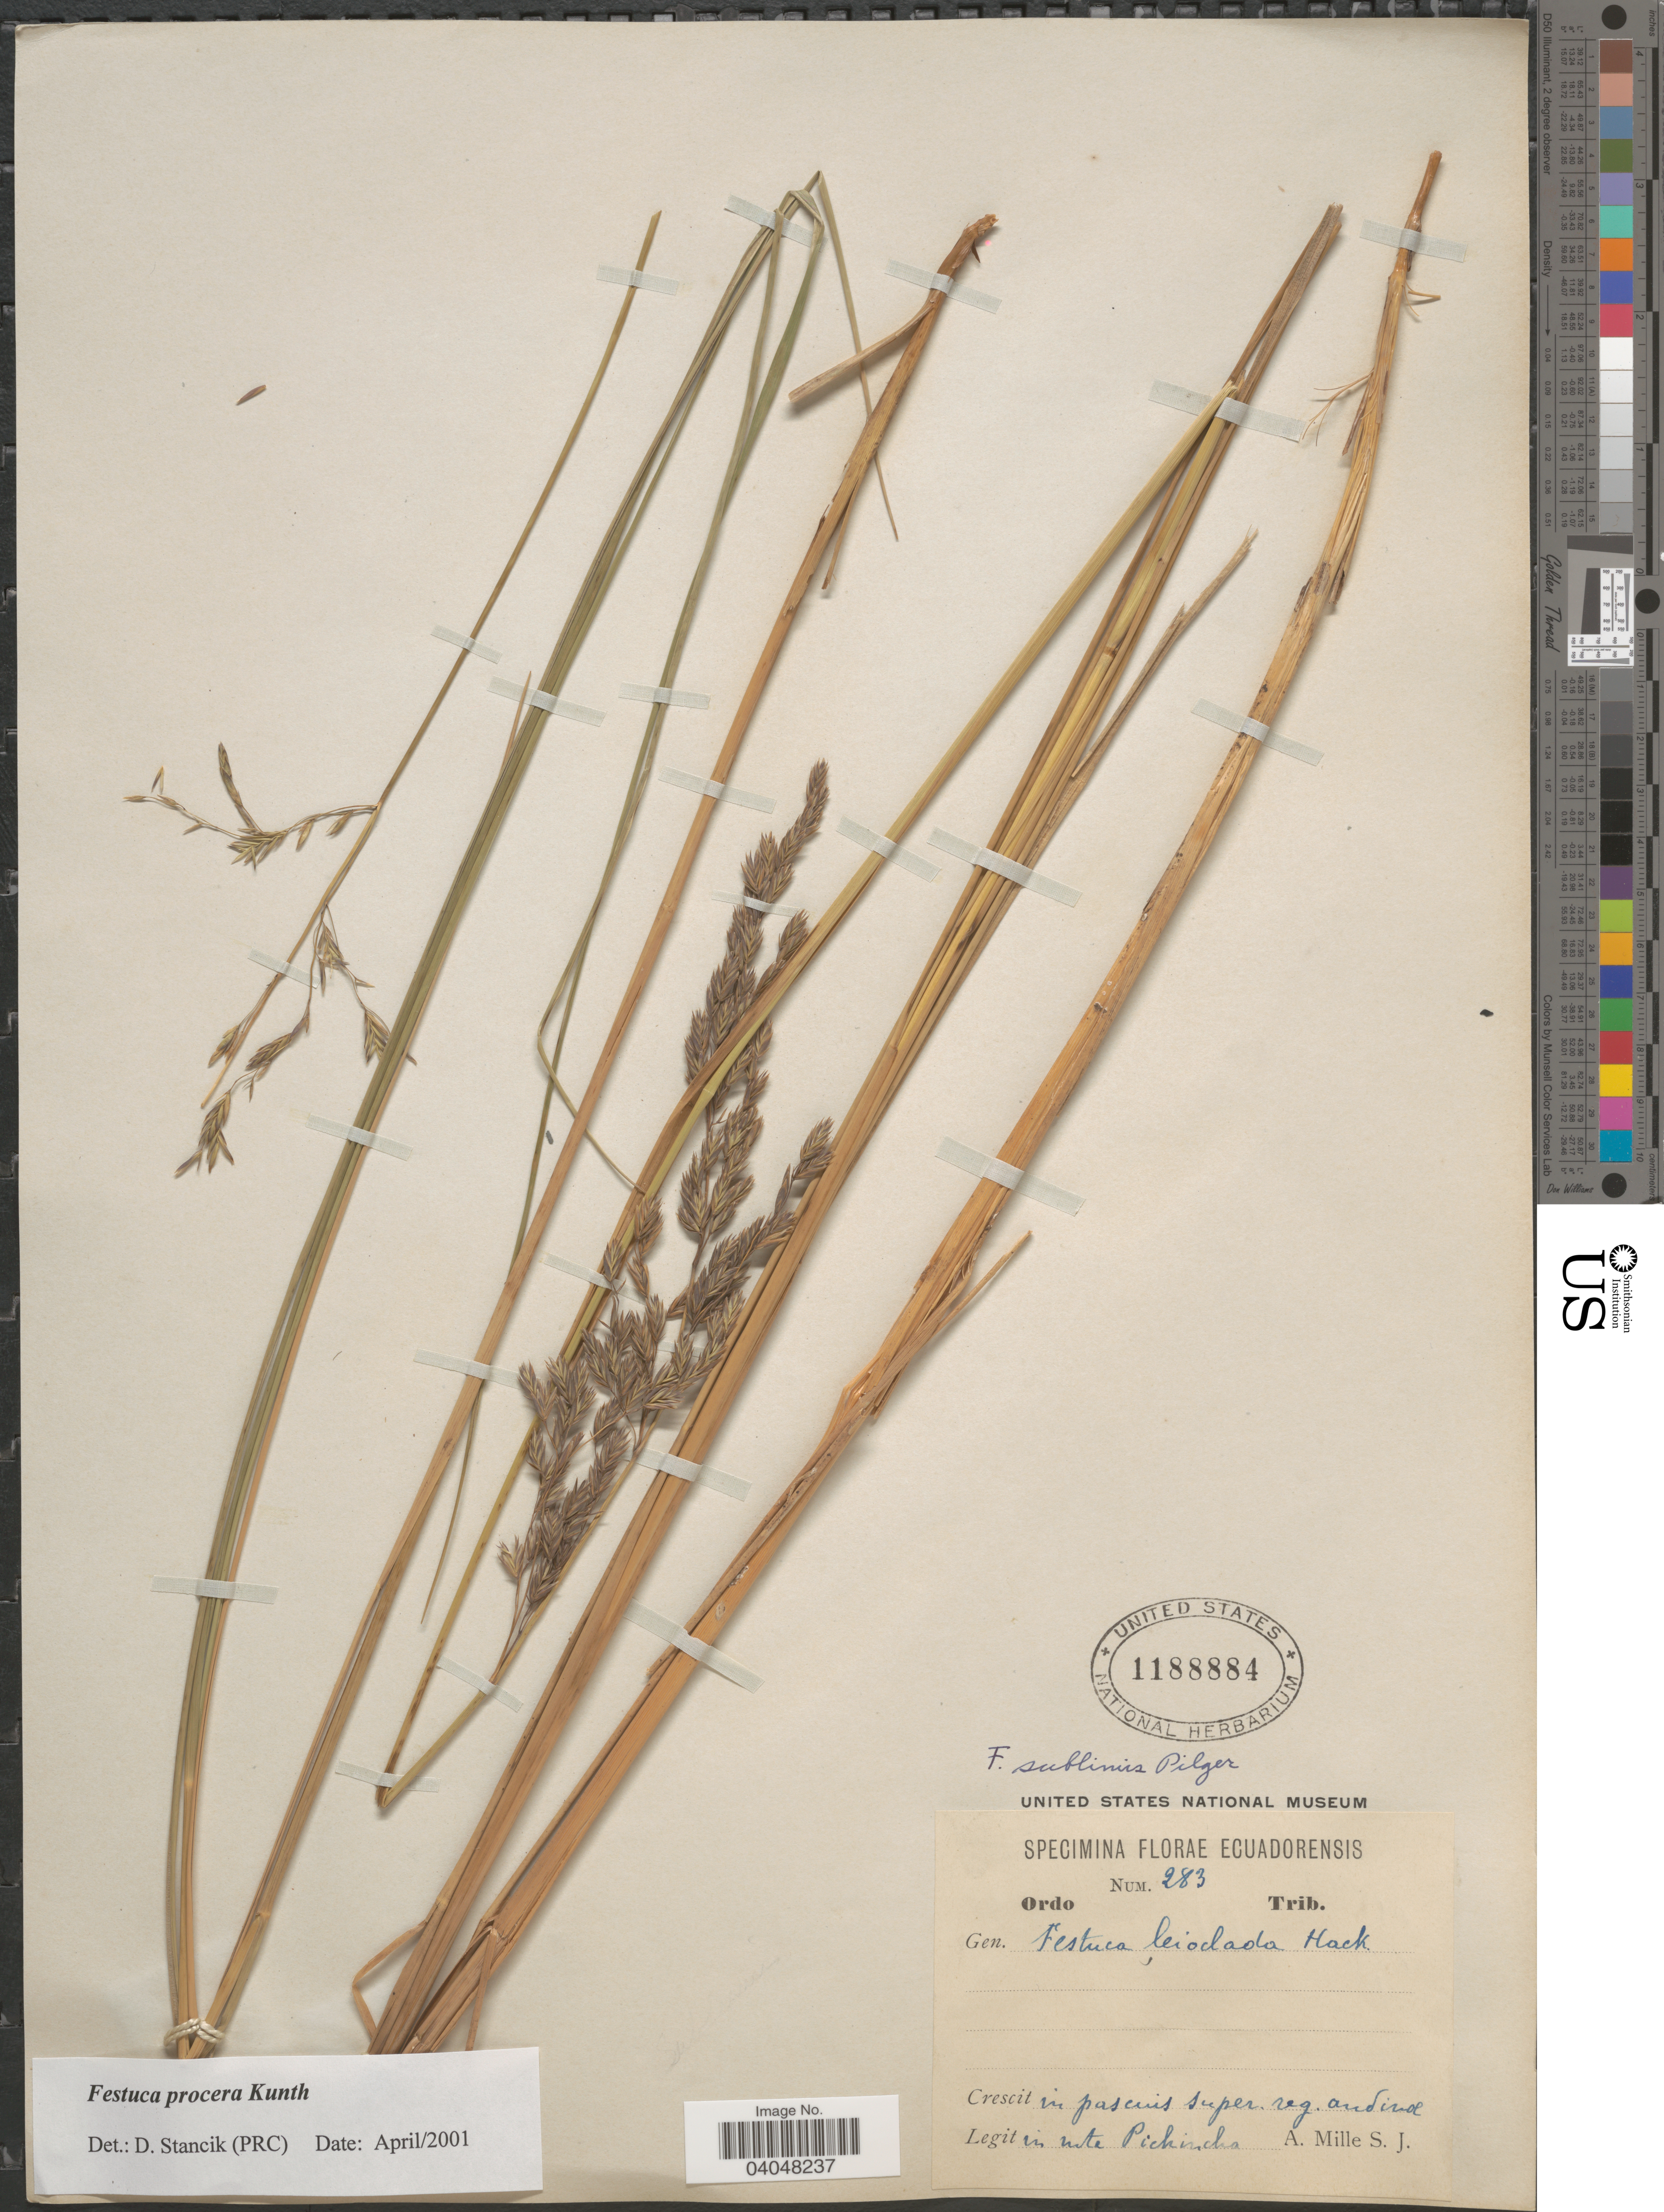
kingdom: Plantae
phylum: Tracheophyta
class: Liliopsida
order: Poales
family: Poaceae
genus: Festuca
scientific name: Festuca procera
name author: Kunth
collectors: A. Mille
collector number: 283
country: Ecuador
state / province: Pichincha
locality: In pascuis super. reg. andina. In mte Pichincha.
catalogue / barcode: US 1188884